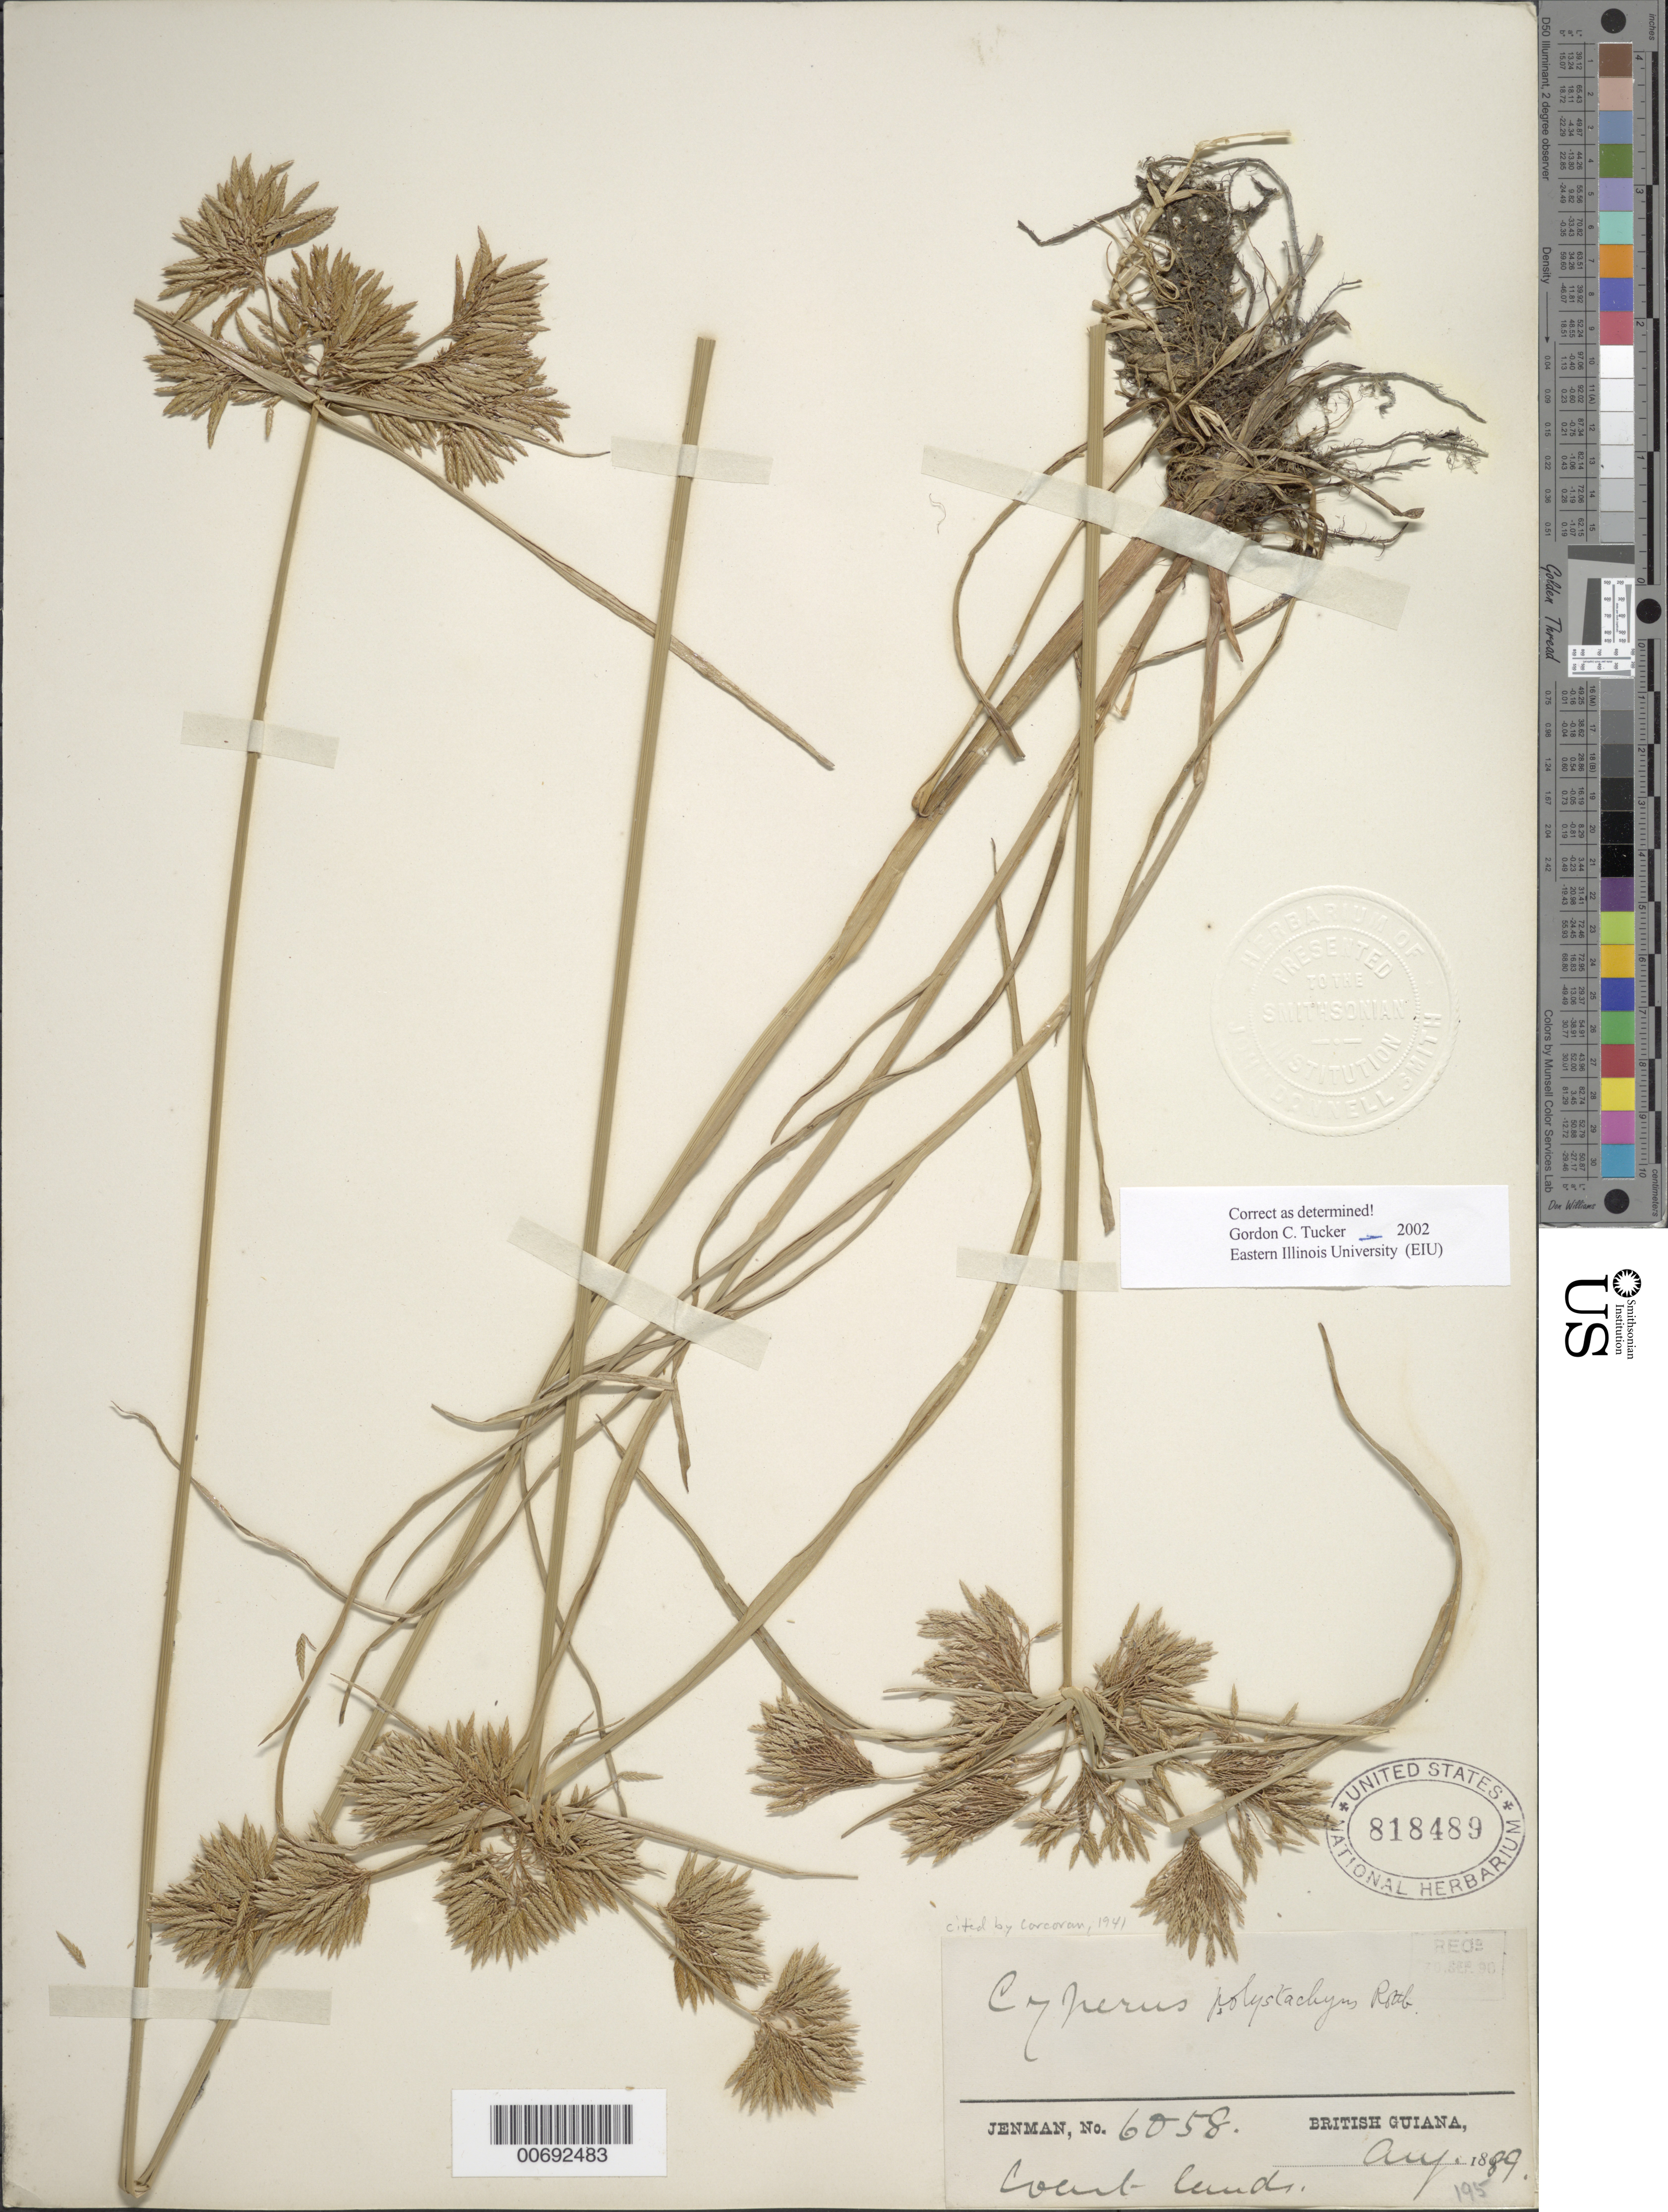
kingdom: Plantae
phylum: Tracheophyta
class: Liliopsida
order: Poales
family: Cyperaceae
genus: Cyperus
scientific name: Cyperus polystachyos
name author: Rottb.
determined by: Tucker, G. C.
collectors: G. S. Jenman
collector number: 6058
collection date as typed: August 1889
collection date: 1889-08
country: Guyana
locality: Coast lands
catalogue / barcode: US 818489